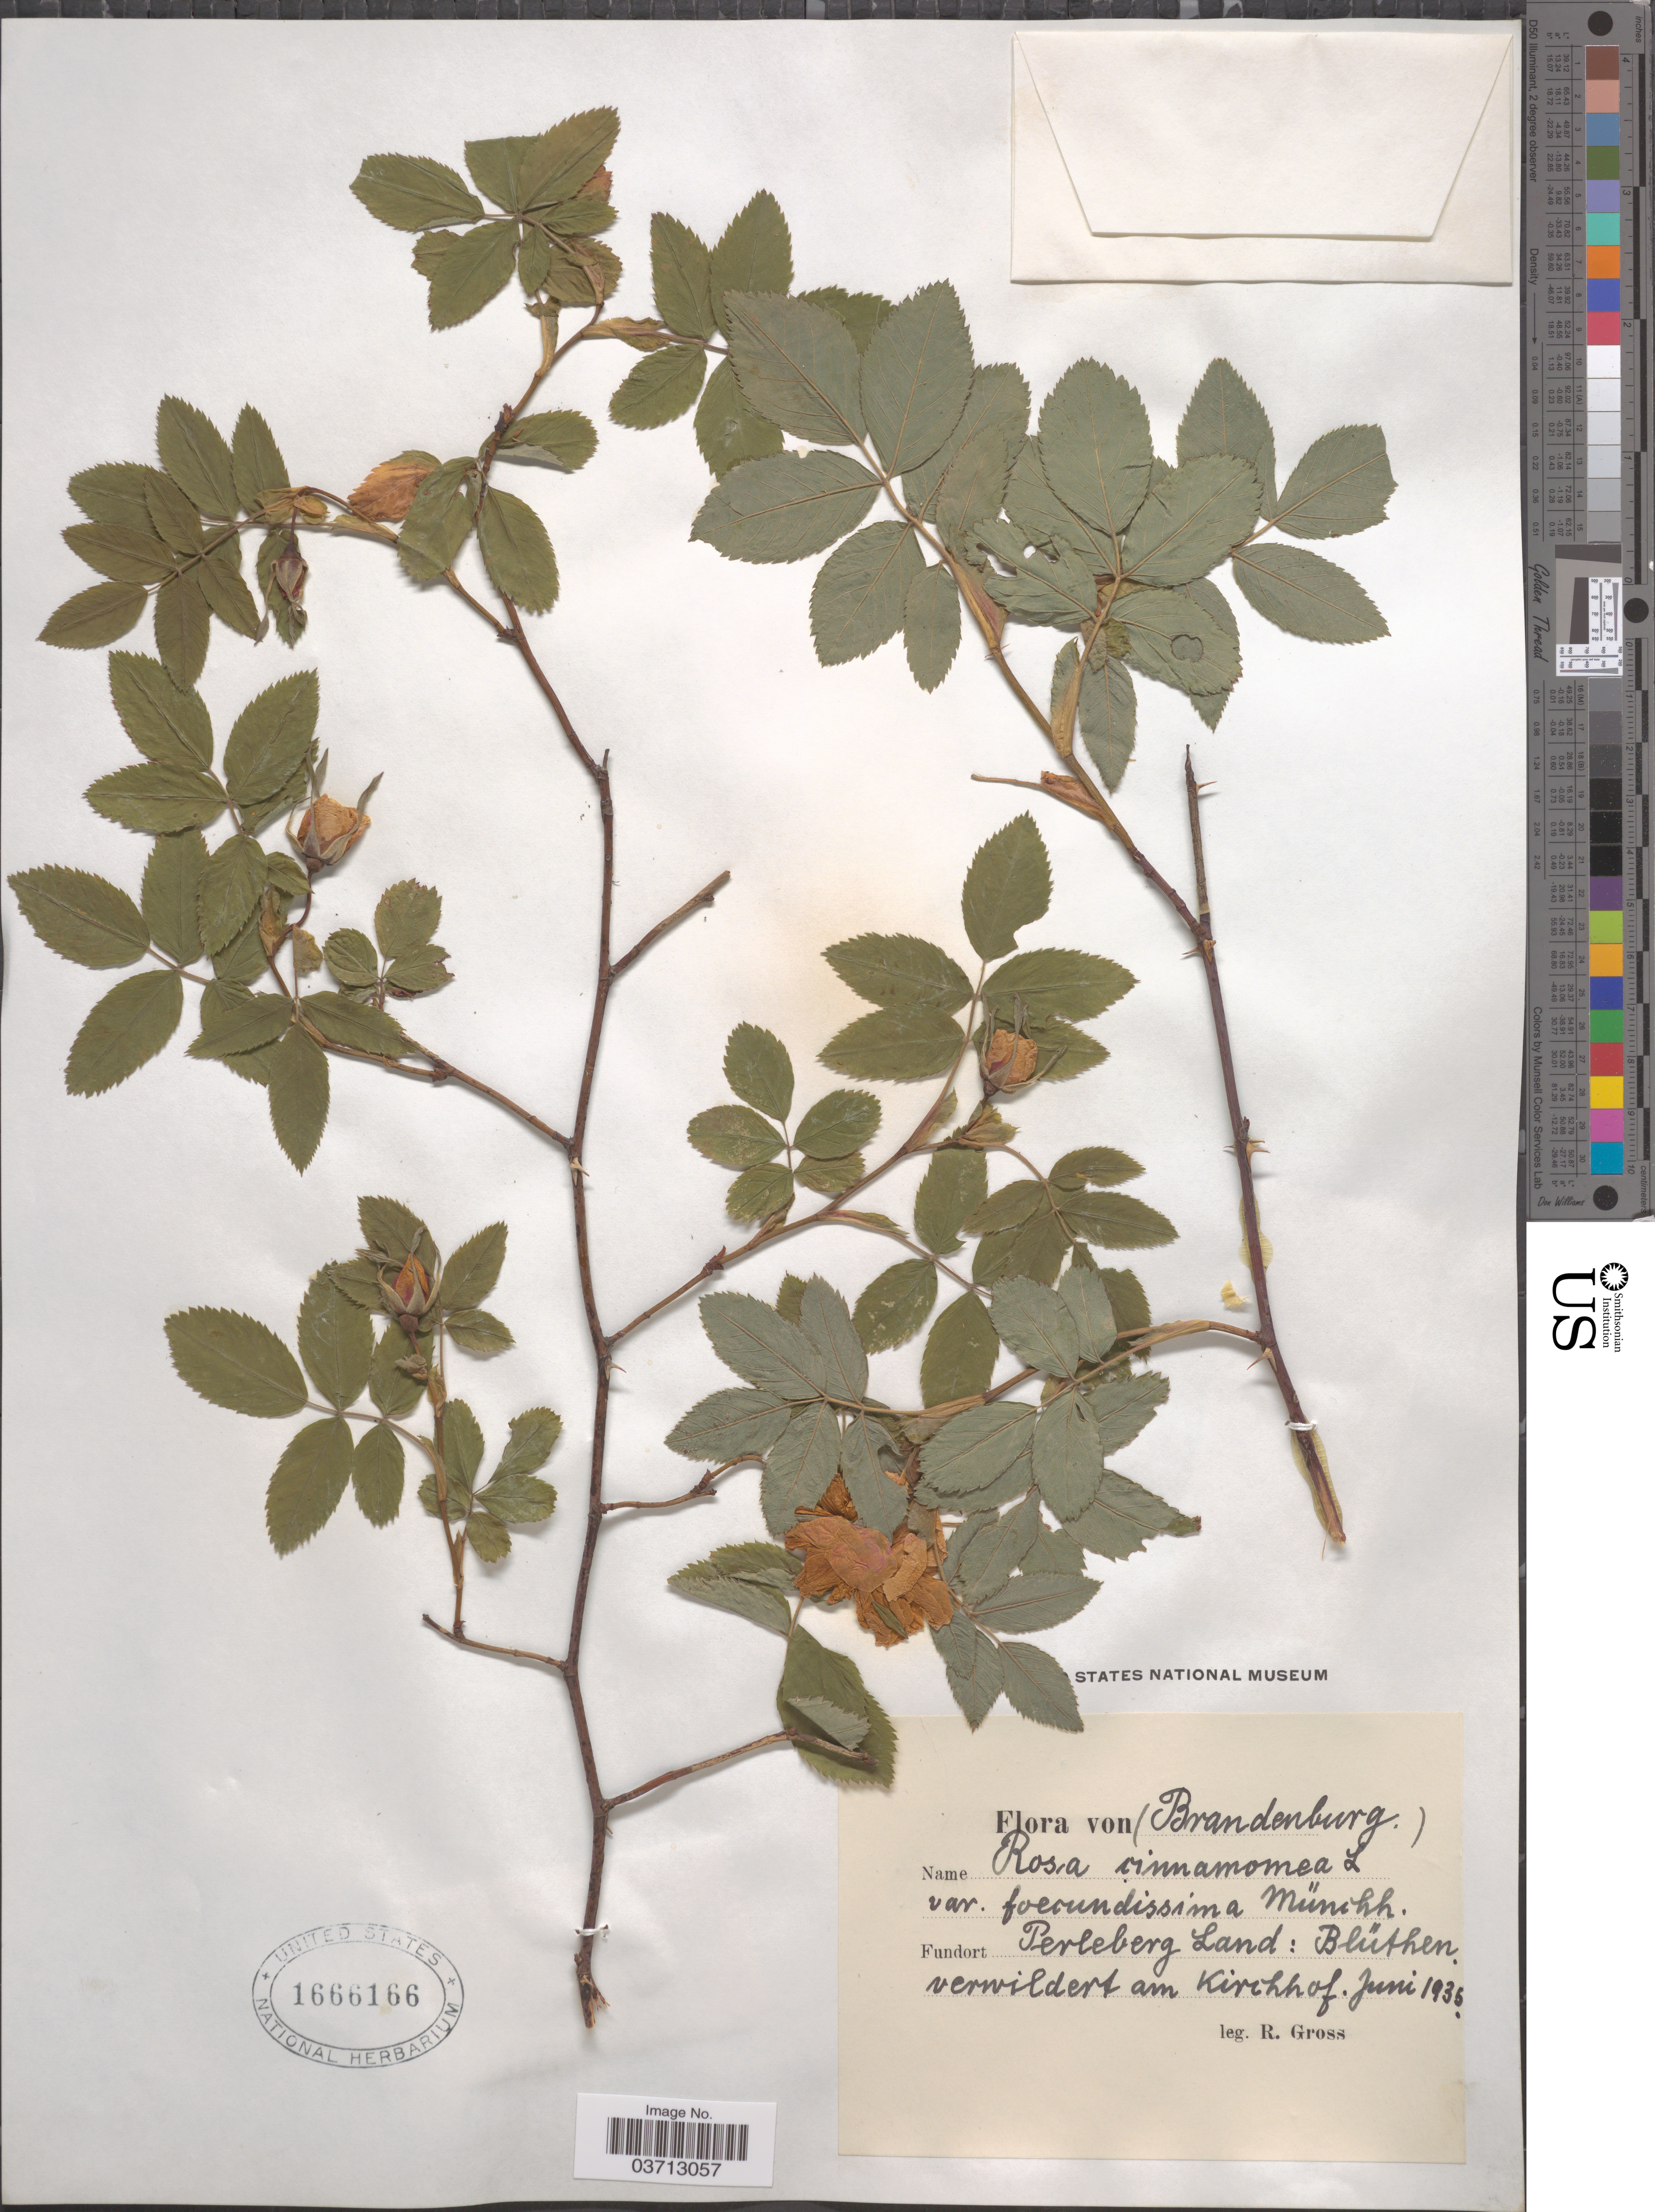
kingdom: Plantae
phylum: Tracheophyta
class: Magnoliopsida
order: Rosales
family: Rosaceae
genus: Rosa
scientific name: Rosa cinnamomea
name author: L.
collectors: R. Gross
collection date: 1935-06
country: Germany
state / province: Brandenburg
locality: Perleberg Land: Blüthen verwildert am Kirchhof.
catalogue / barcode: US 1666166